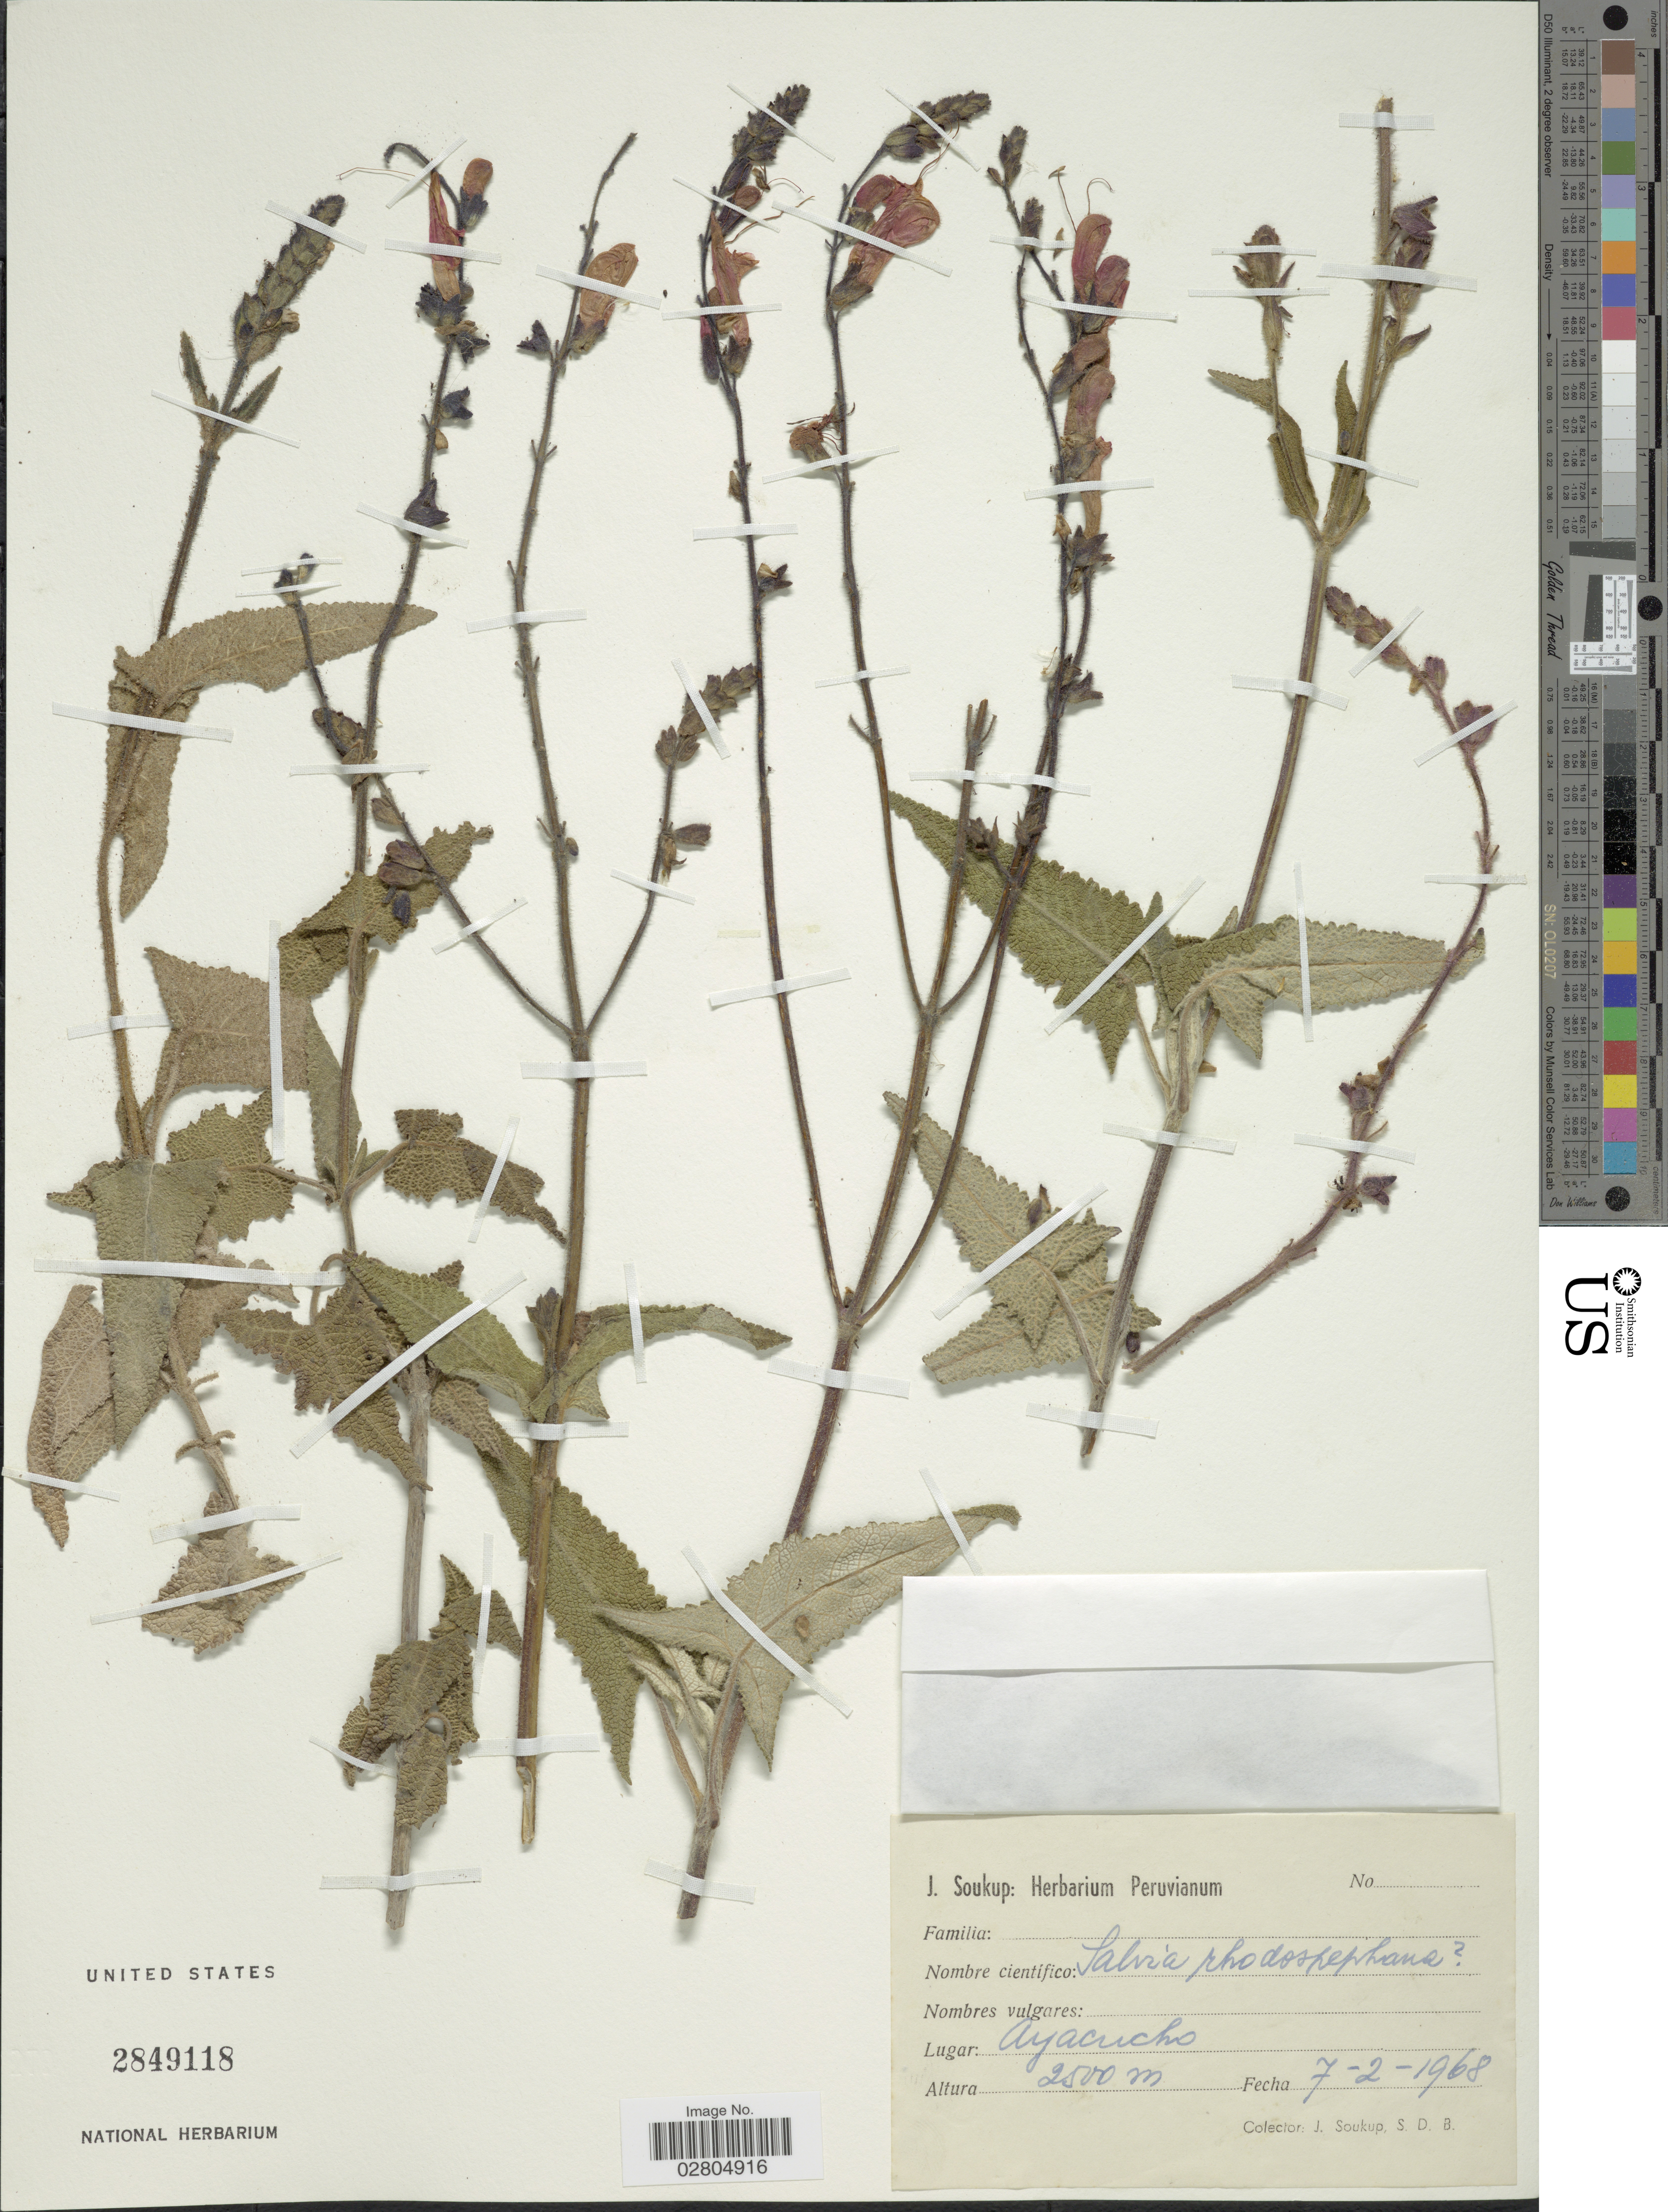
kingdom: Plantae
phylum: Tracheophyta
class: Magnoliopsida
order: Lamiales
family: Lamiaceae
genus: Salvia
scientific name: Salvia rhodostephana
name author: Epling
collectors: J. Soukop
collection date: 1968-02-07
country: Peru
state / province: Ayacucho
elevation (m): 2500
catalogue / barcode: US 2849118